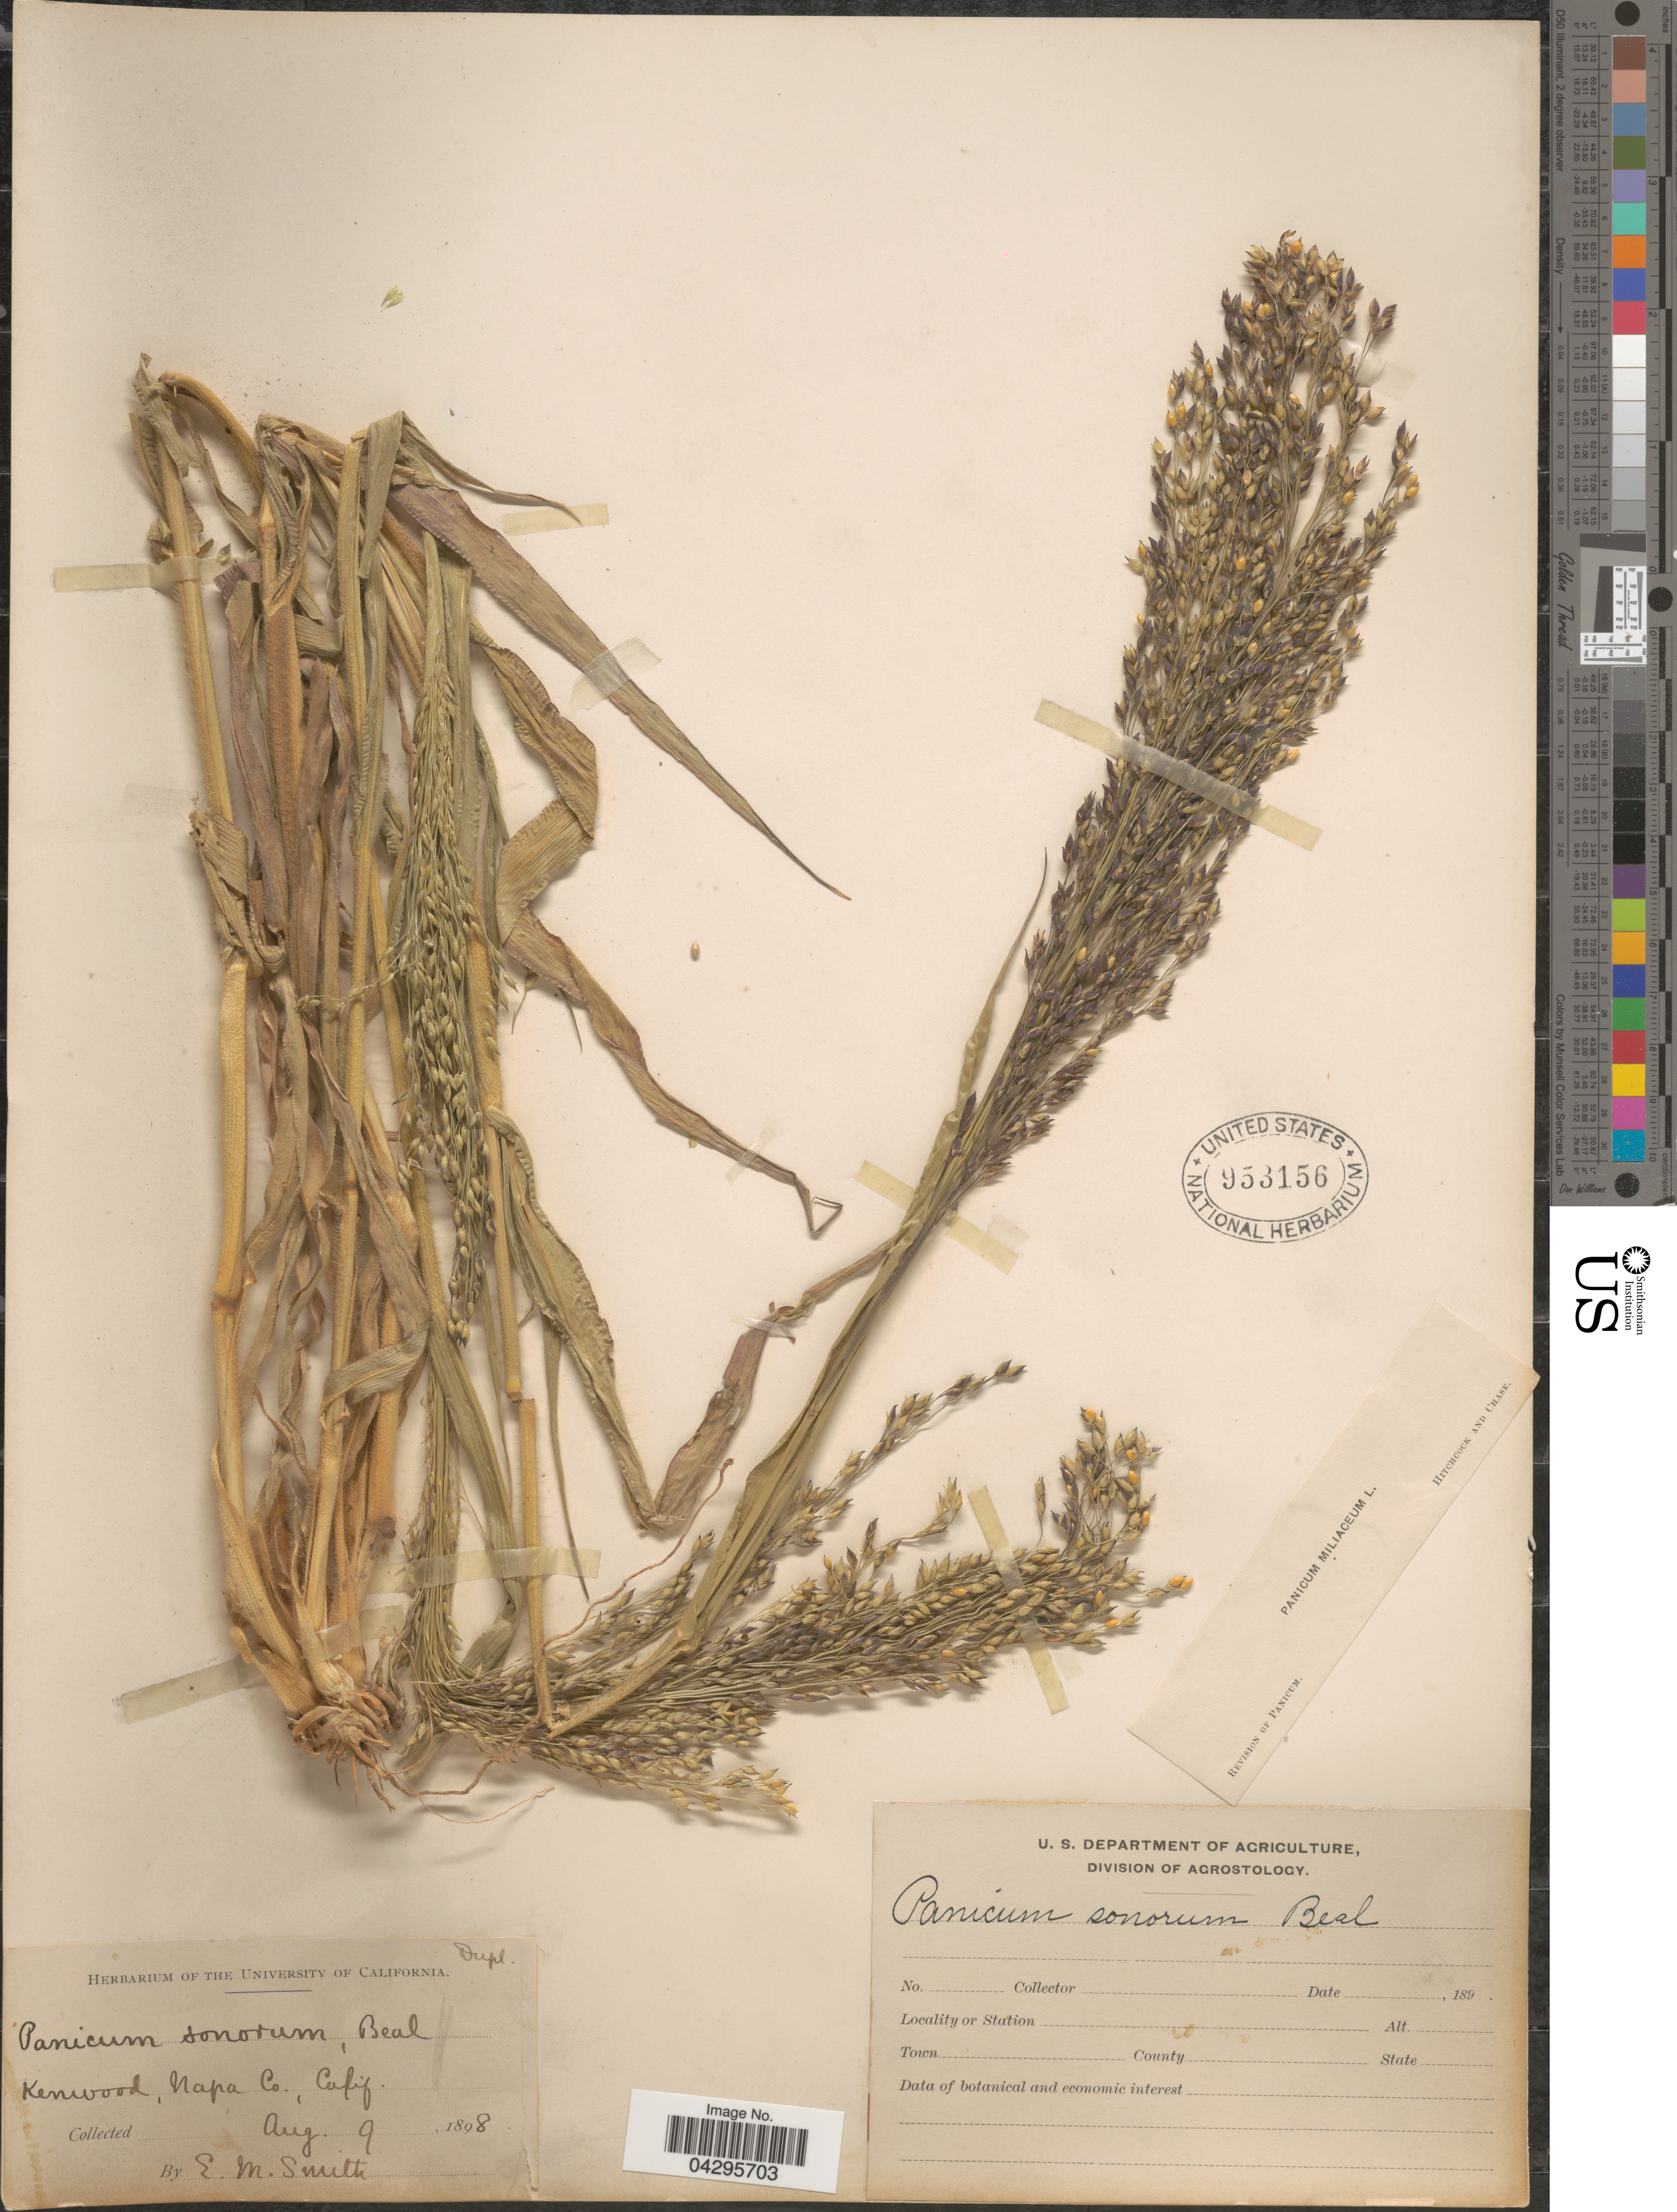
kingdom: Plantae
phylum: Tracheophyta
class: Liliopsida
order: Poales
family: Poaceae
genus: Panicum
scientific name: Panicum miliaceum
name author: L.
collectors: E. Smith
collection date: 1898-08-09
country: United States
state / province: California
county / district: Napa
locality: Kenwood, Napa Co.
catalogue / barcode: US 953156